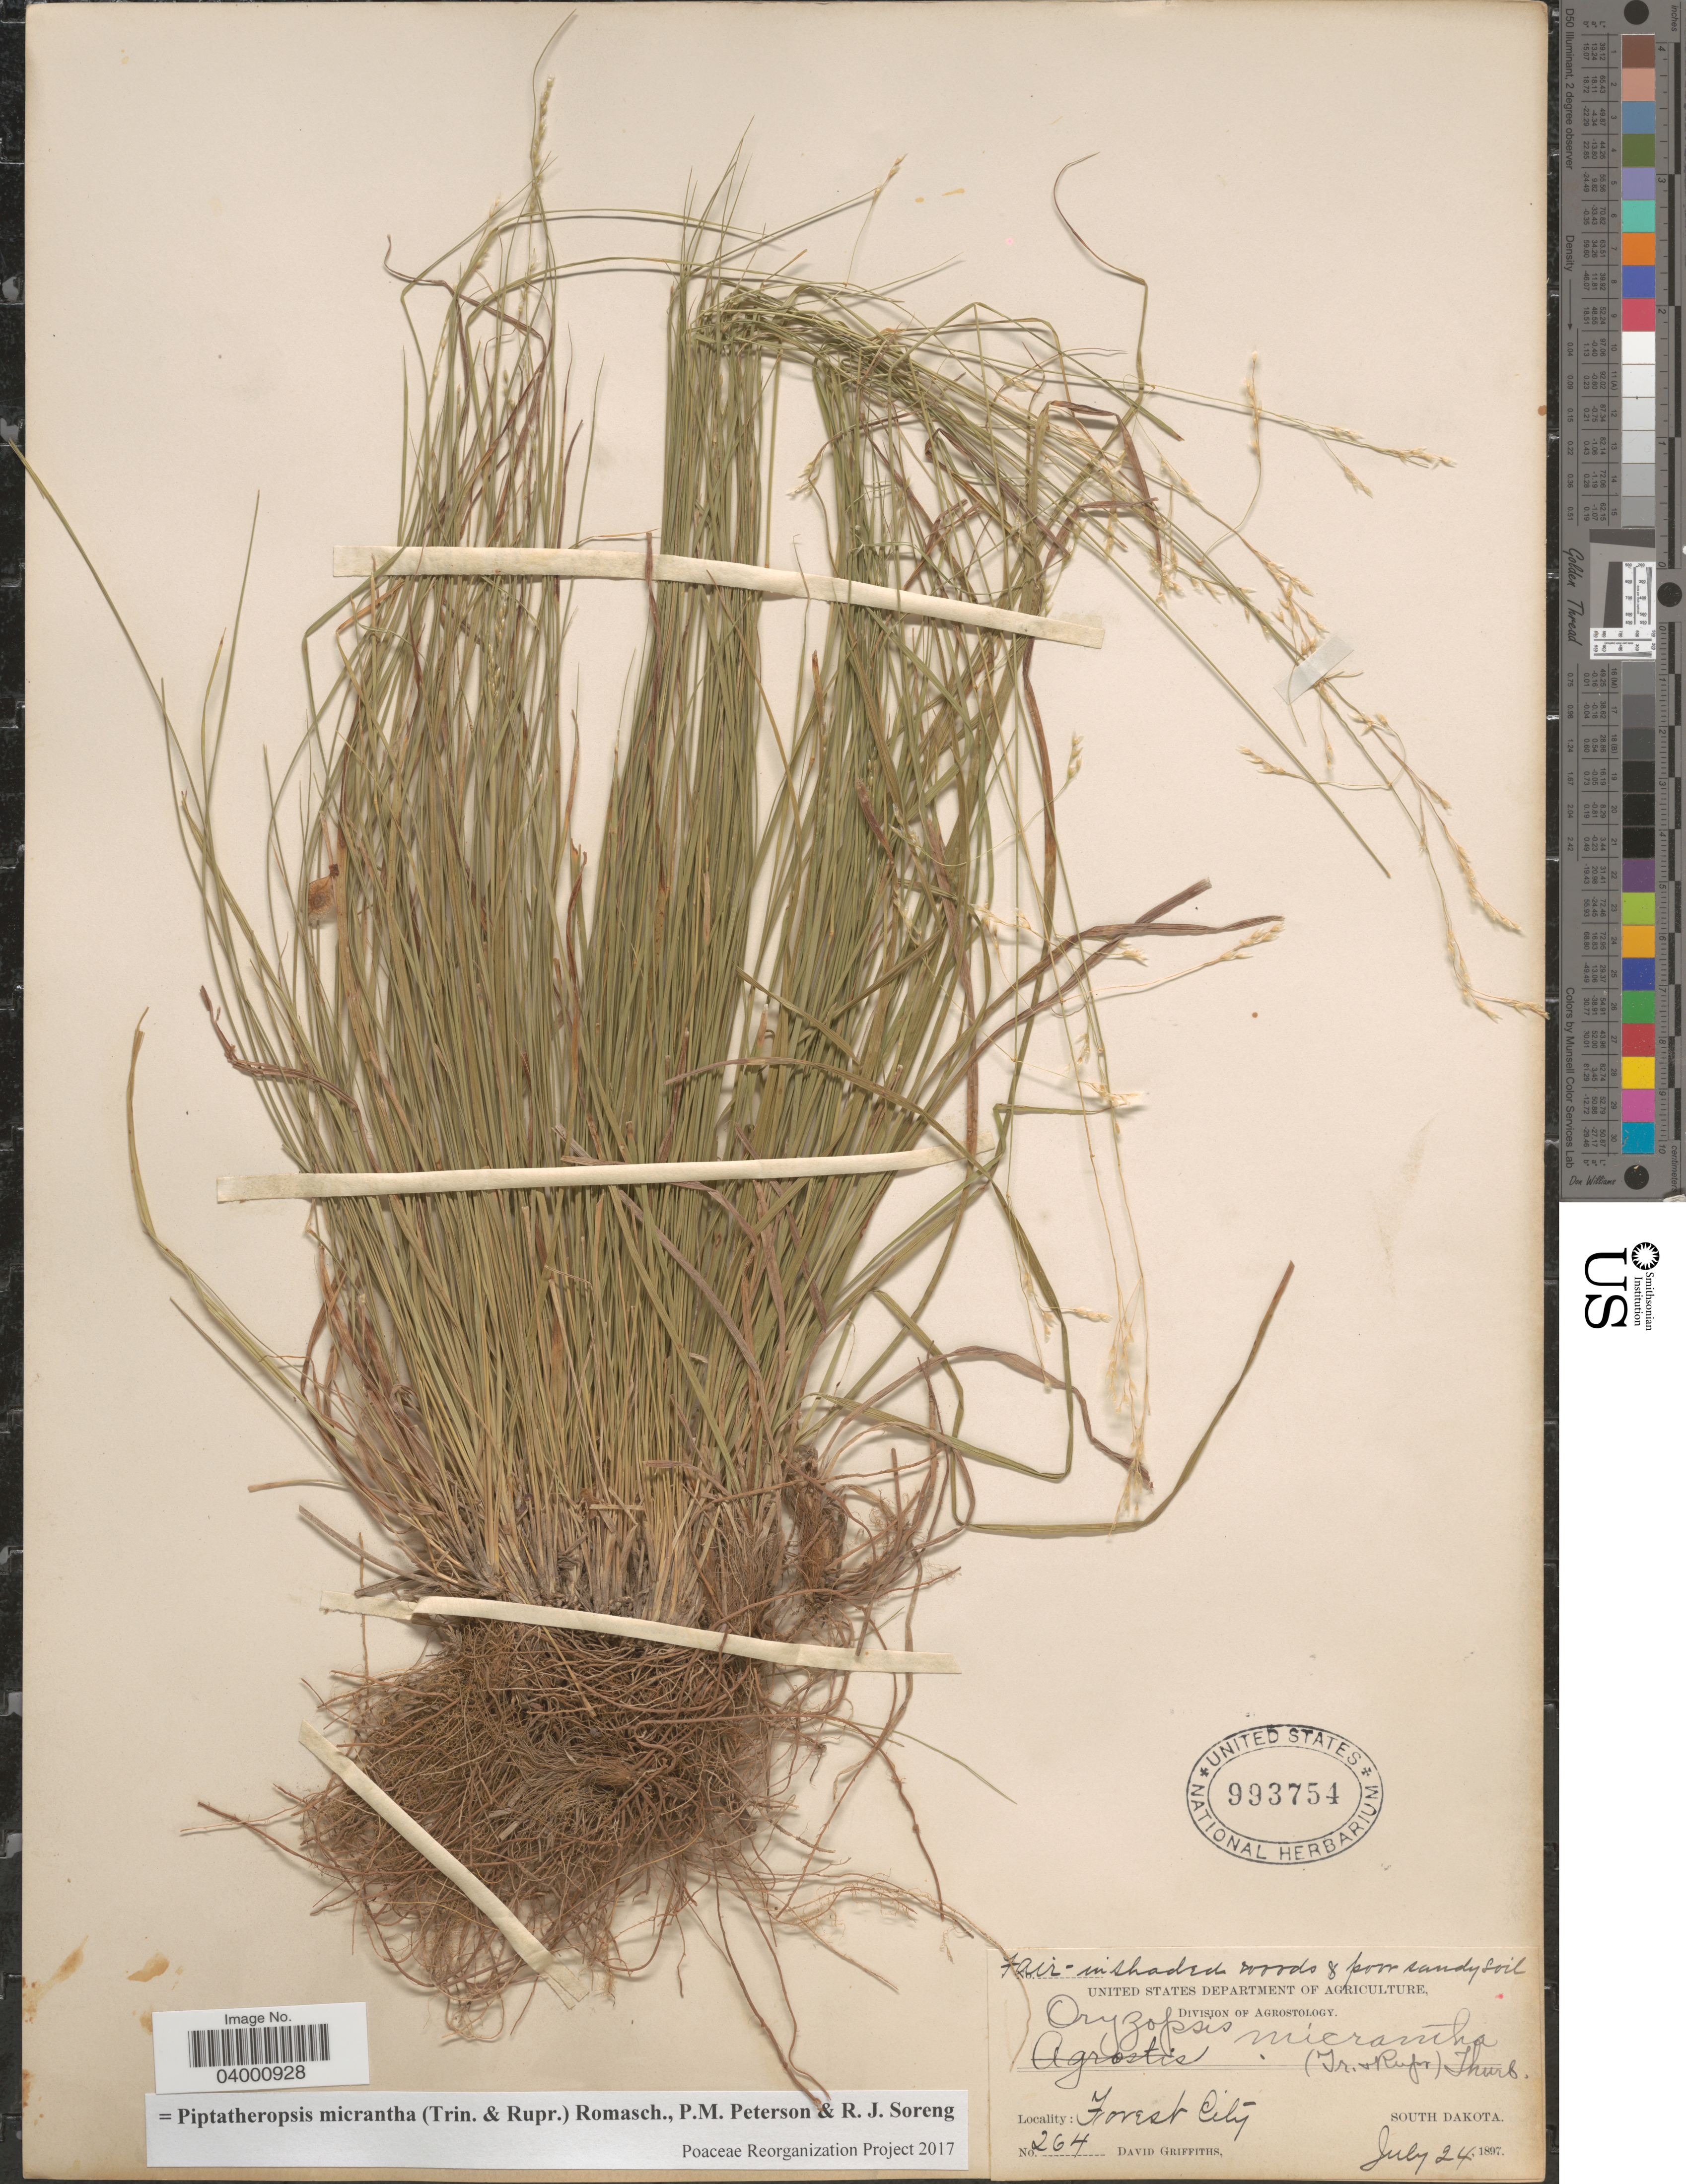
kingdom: Plantae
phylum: Tracheophyta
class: Liliopsida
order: Poales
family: Poaceae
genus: Piptatheropsis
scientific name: Piptatheropsis micrantha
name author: (Trin. & Rupr.) Romasch.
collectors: D. Griffiths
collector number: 264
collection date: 1897-07-24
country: United States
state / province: South Dakota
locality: Forest City.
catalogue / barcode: US 993754